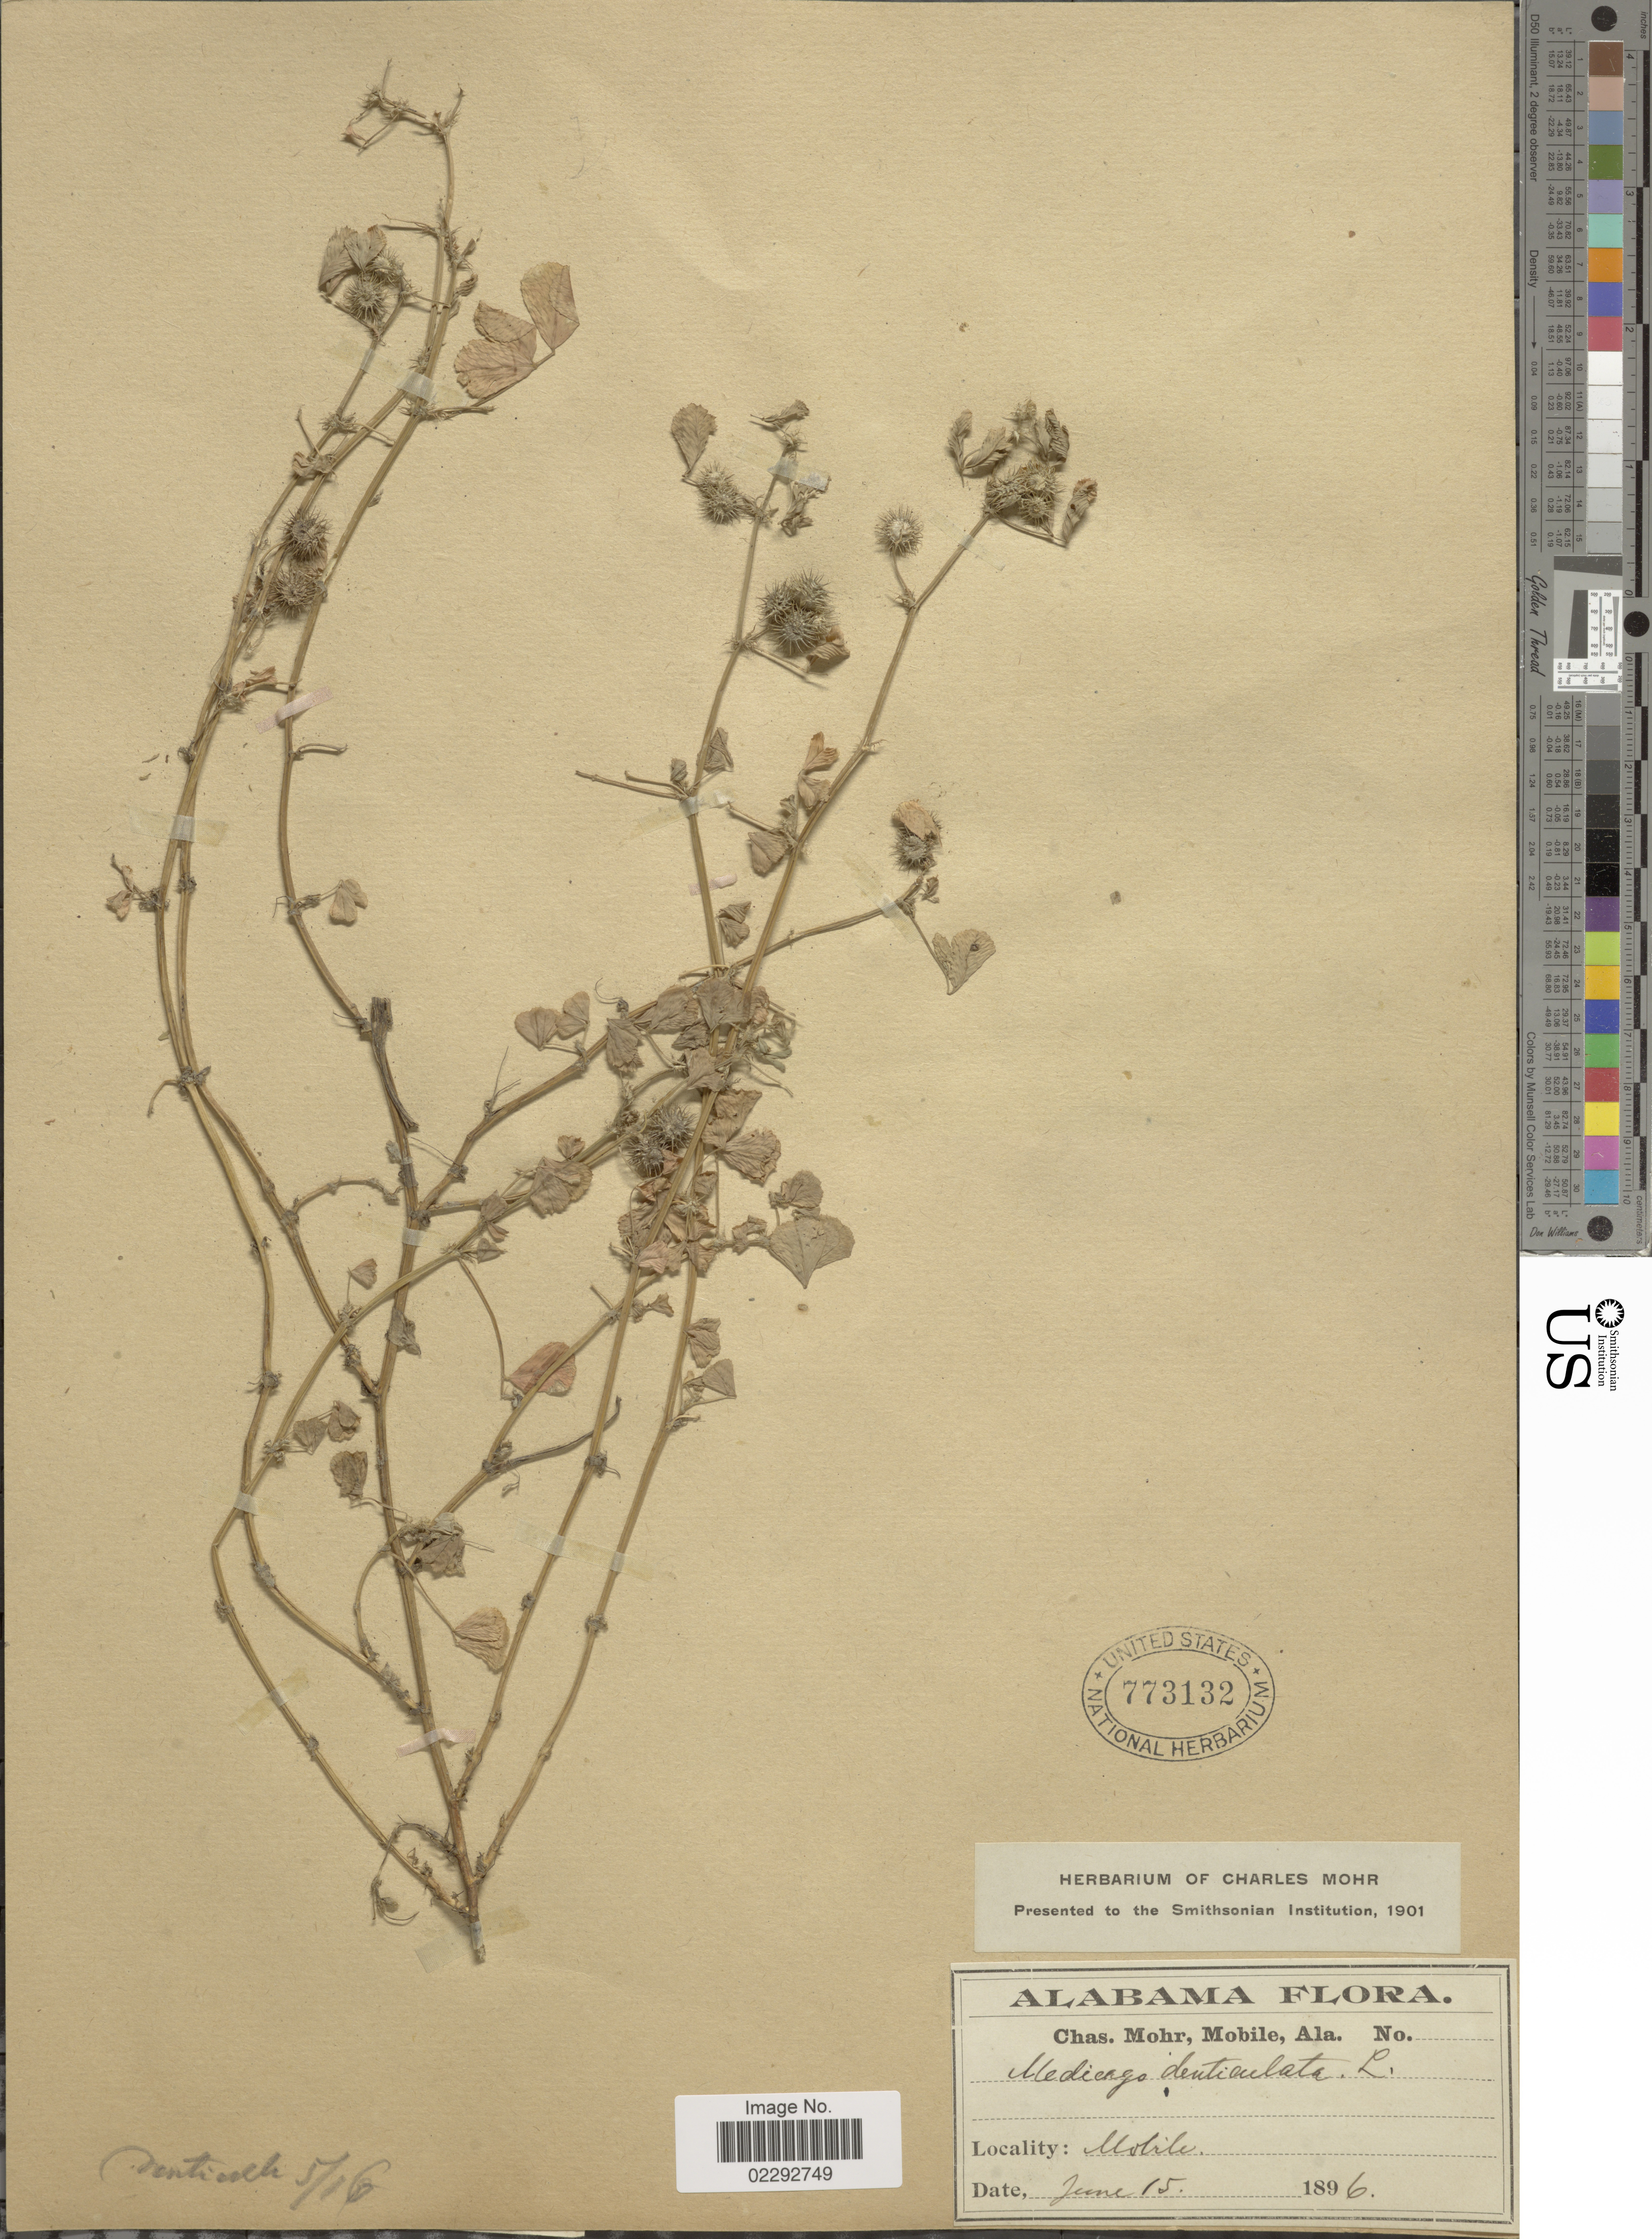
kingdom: Plantae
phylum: Tracheophyta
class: Magnoliopsida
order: Fabales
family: Fabaceae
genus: Medicago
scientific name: Medicago hispida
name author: Gaertn.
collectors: Mohr, C. T. (herbarium)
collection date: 1896-06-15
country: United States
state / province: Alabama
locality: Mobile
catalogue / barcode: US 773132